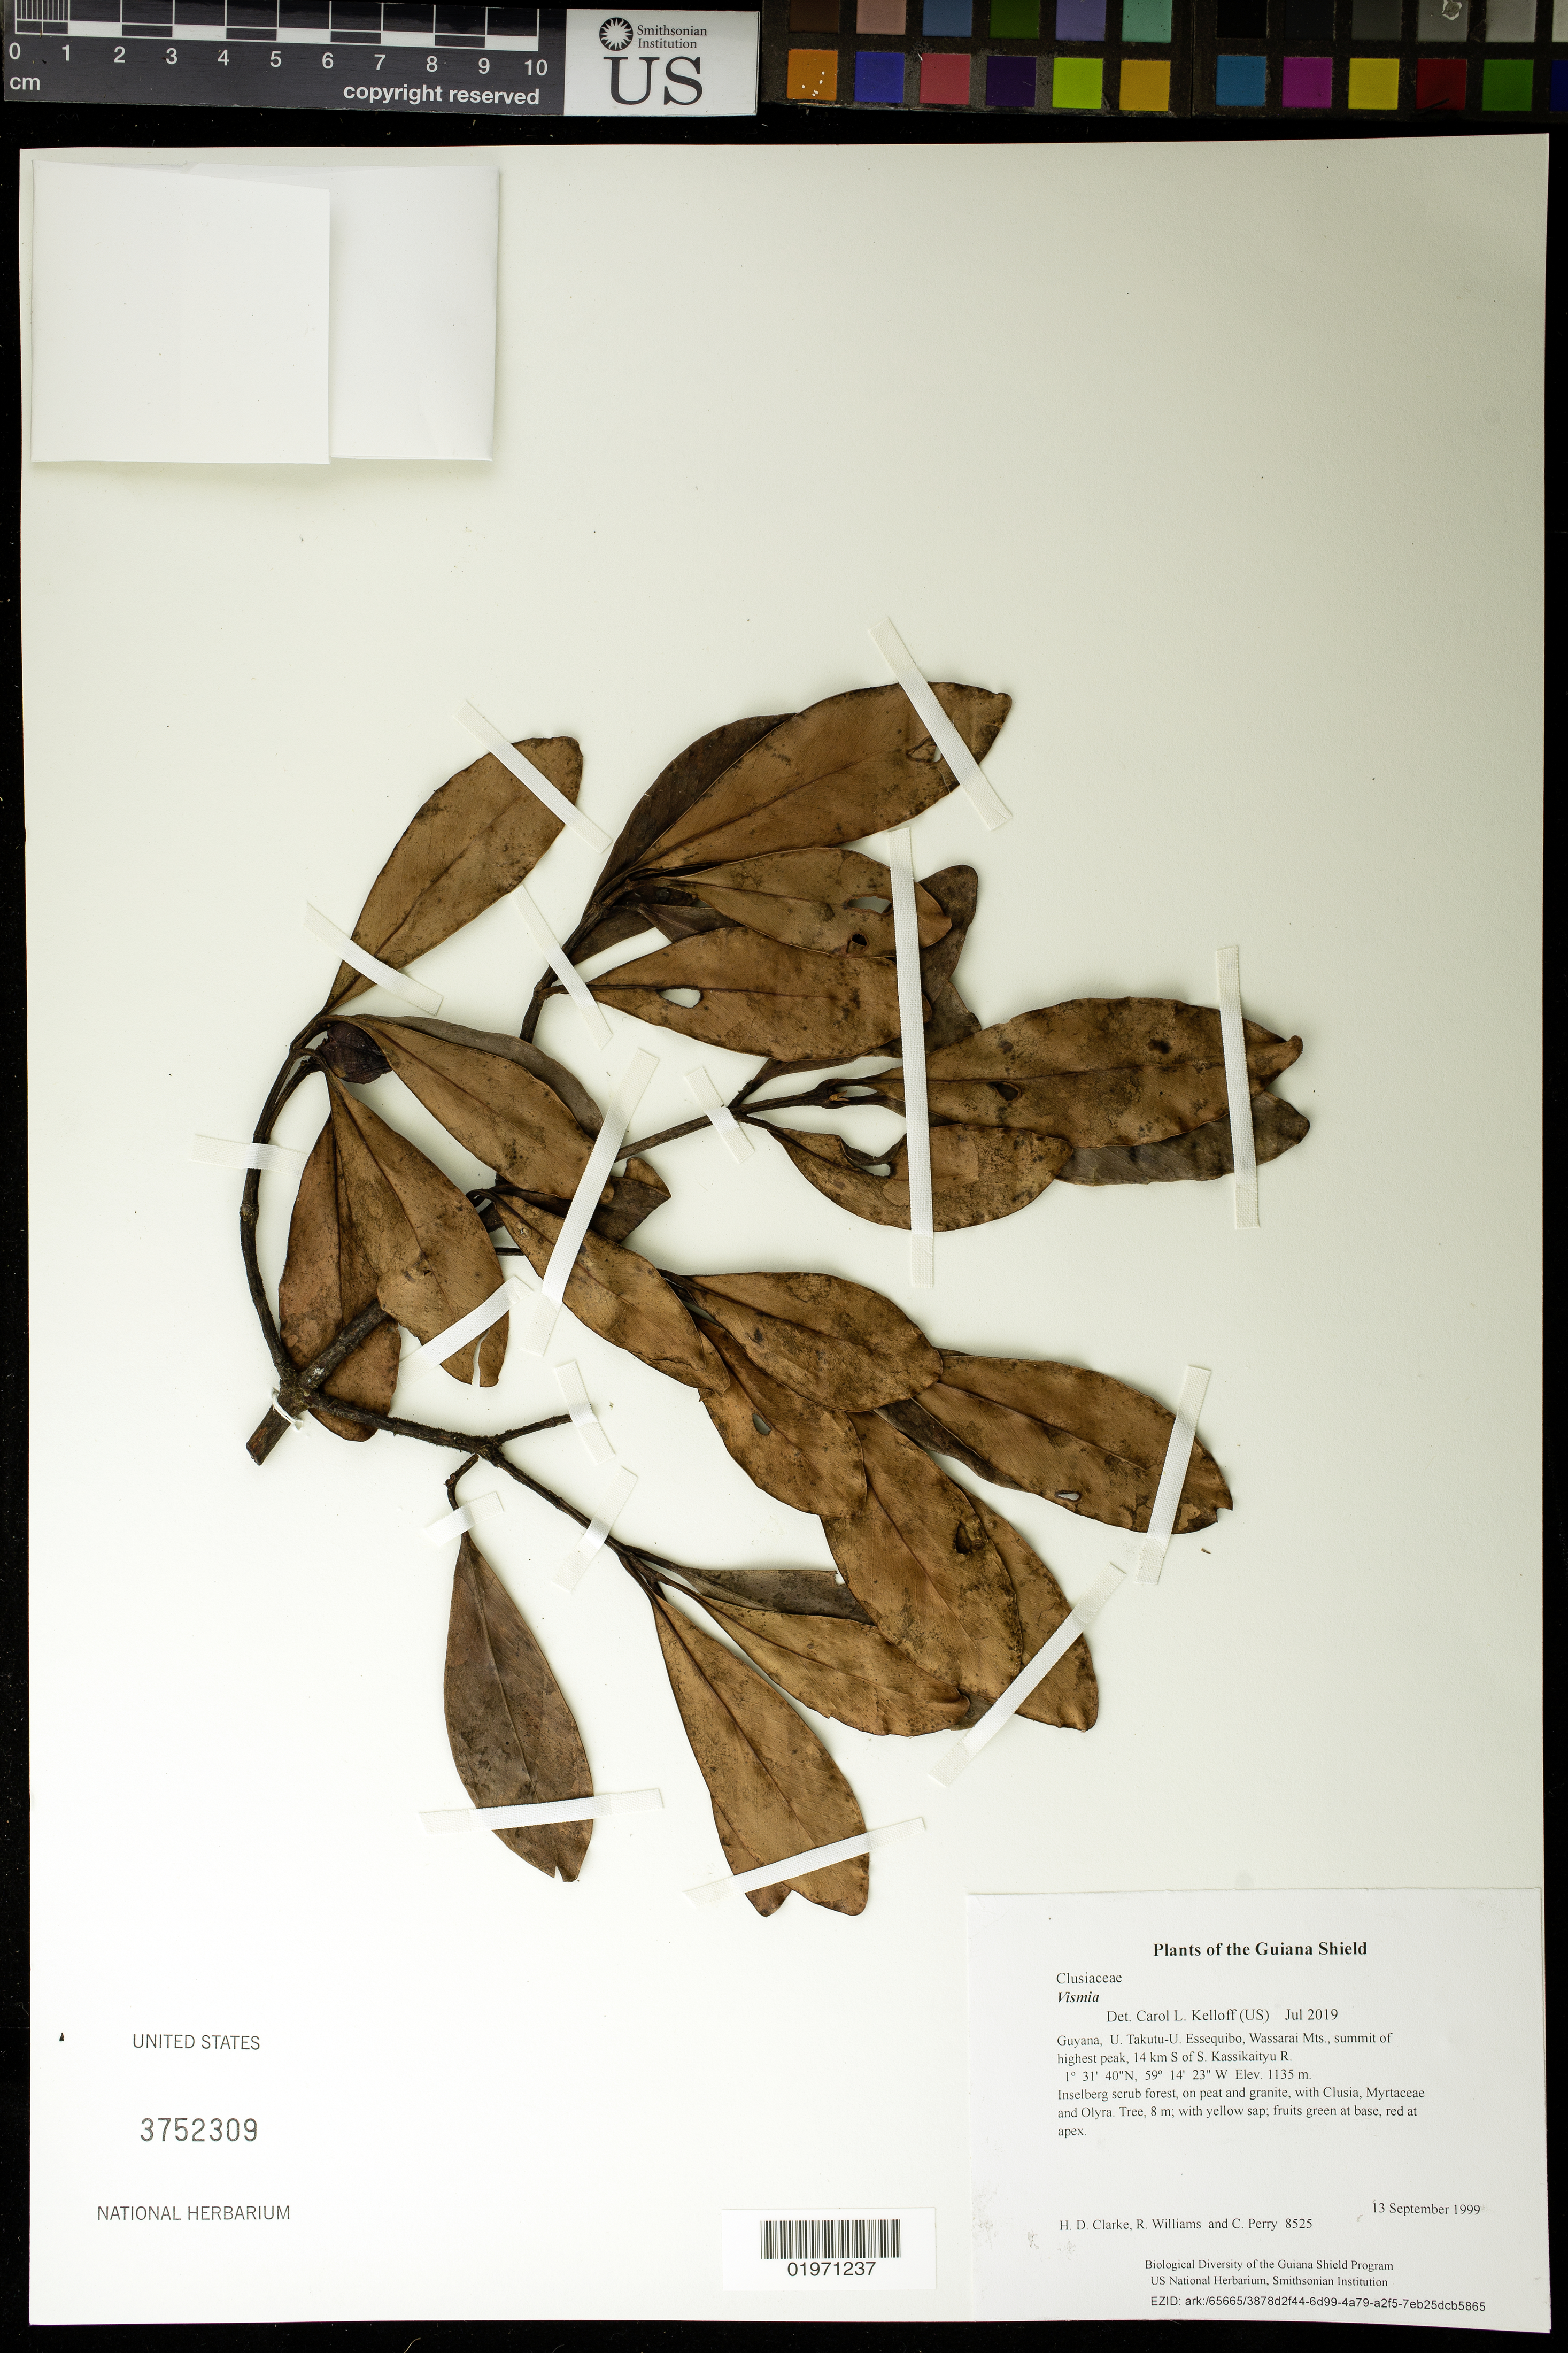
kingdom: Plantae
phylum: Tracheophyta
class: Magnoliopsida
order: Malpighiales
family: Hypericaceae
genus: Vismia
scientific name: Vismia sp.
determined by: Kelloff, Carol L., (US), Smithsonian Institution - National Museum of Natural History (UNITED STATES)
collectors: H. D. Clarke, R. Williams & C. Perry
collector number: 8525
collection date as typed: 13 September 1999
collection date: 1999-09-13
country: Guyana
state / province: U. Takutu-U. Essequibo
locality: Wassarai Mts., summit of highest peak, 14 km S of S. Kassikaityu R.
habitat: Inselberg scrub forest, on peat and granite, with Clusia, Myrtaceae and Olyra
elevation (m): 1135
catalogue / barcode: US 3752309